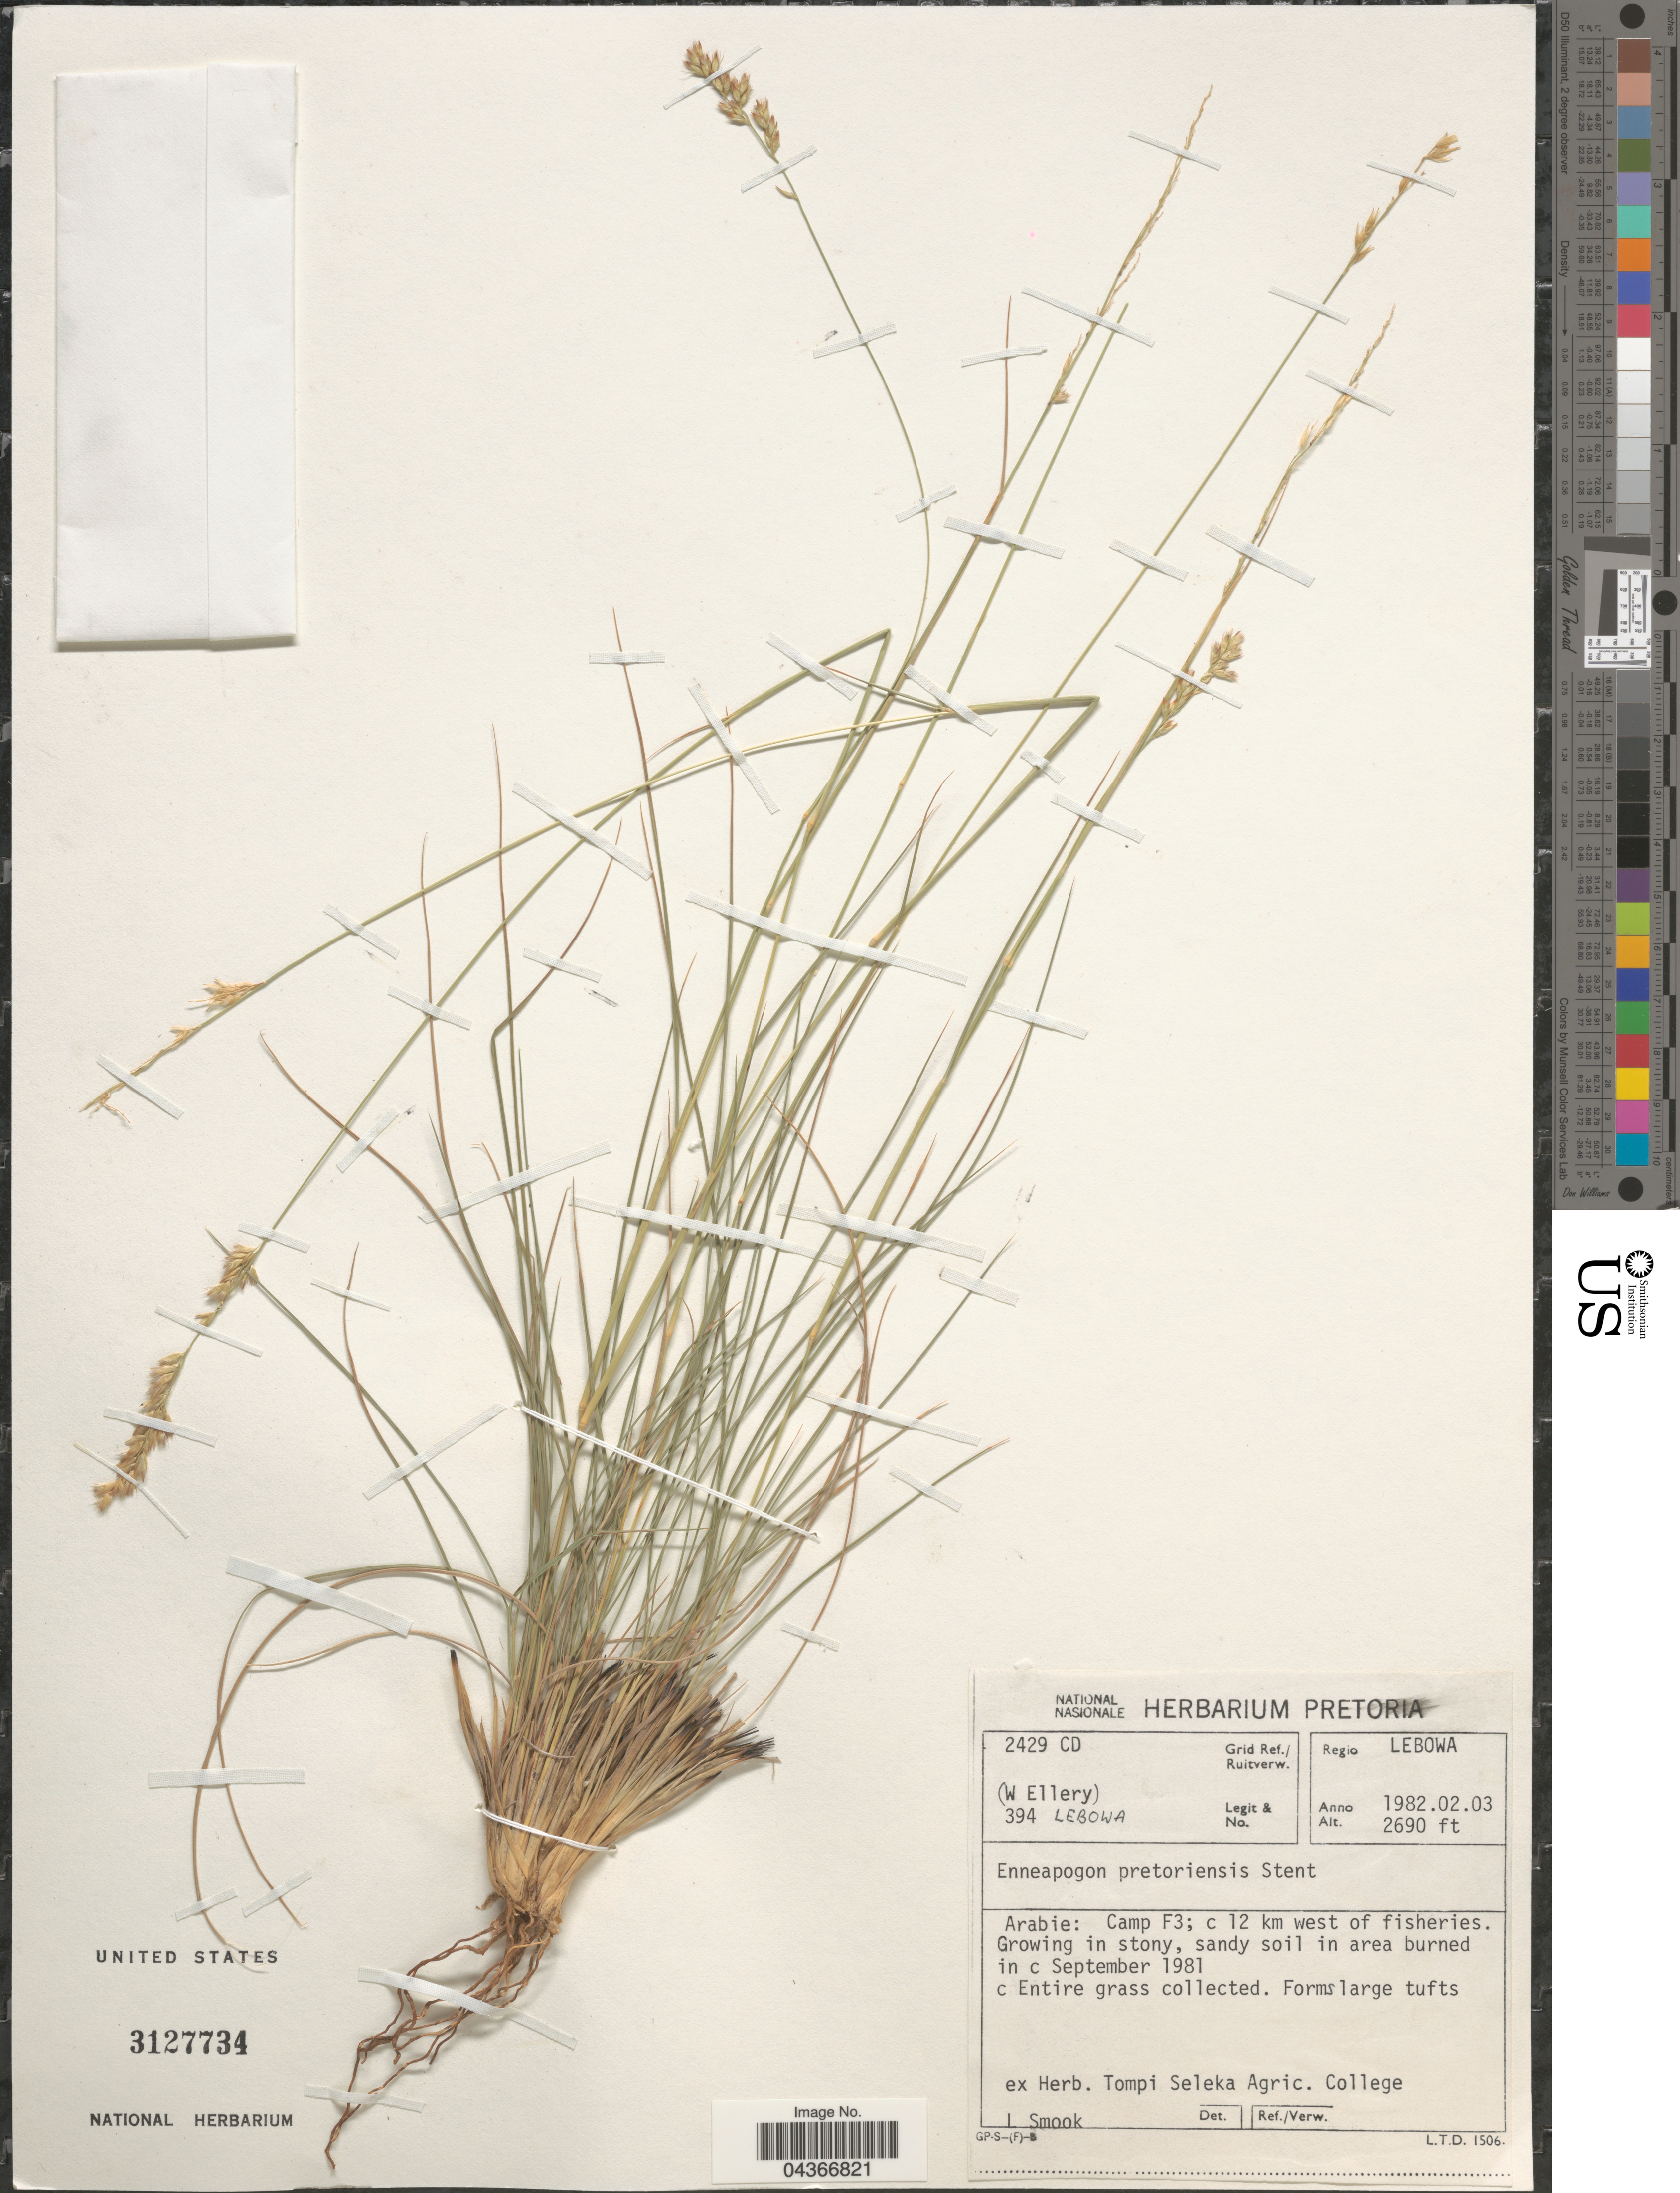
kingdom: Plantae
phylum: Tracheophyta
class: Liliopsida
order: Poales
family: Poaceae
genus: Enneapogon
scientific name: Enneapogon pretoriensis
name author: Stent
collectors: W. Ellery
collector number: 394LEBOWA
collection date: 1982-02-03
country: South Africa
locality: Grid Ref./ Ruitverw. 2429 CD. Regio LEBOWA. Arabie: Camp F3; c 12 km west of fisheries.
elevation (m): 820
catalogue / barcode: US 3127734